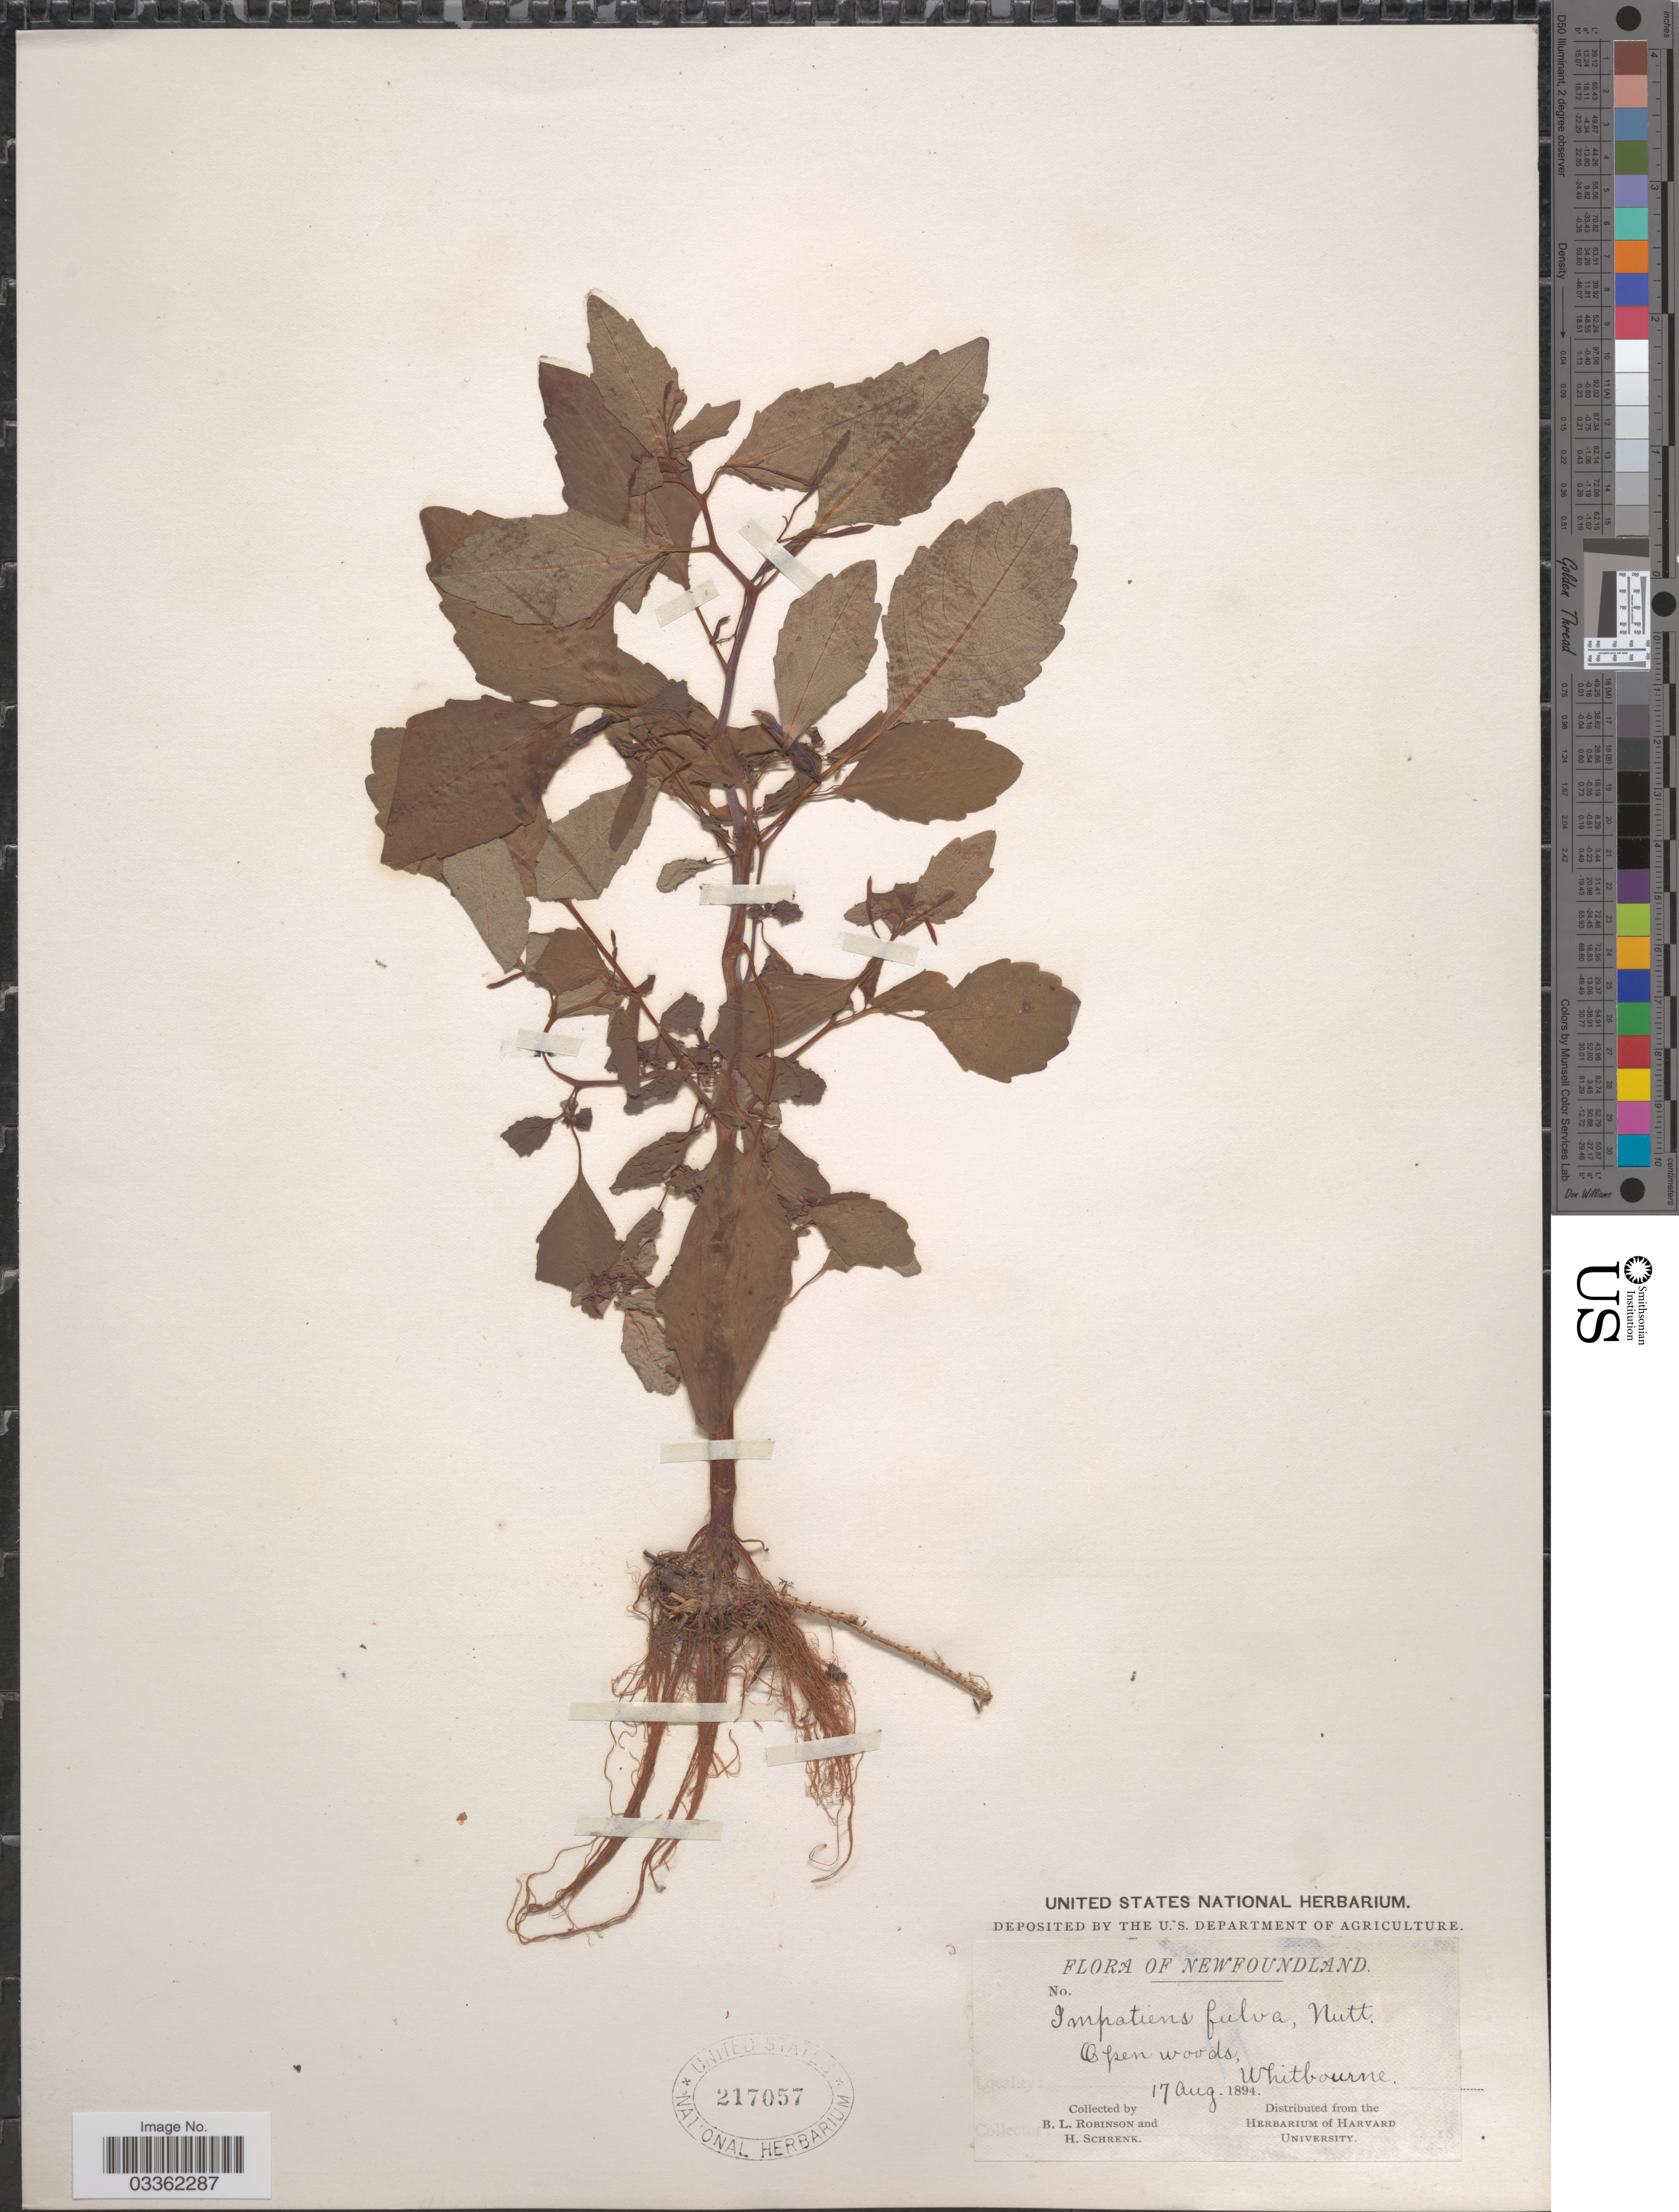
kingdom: Plantae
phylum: Tracheophyta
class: Magnoliopsida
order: Ericales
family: Balsaminaceae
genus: Impatiens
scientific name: Impatiens capensis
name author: Meerb.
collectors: B. L. Robinson & H. Schrenk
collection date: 1894-08-17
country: Canada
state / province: Newfoundland and Labrador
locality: Whitbourne.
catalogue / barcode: US 217057